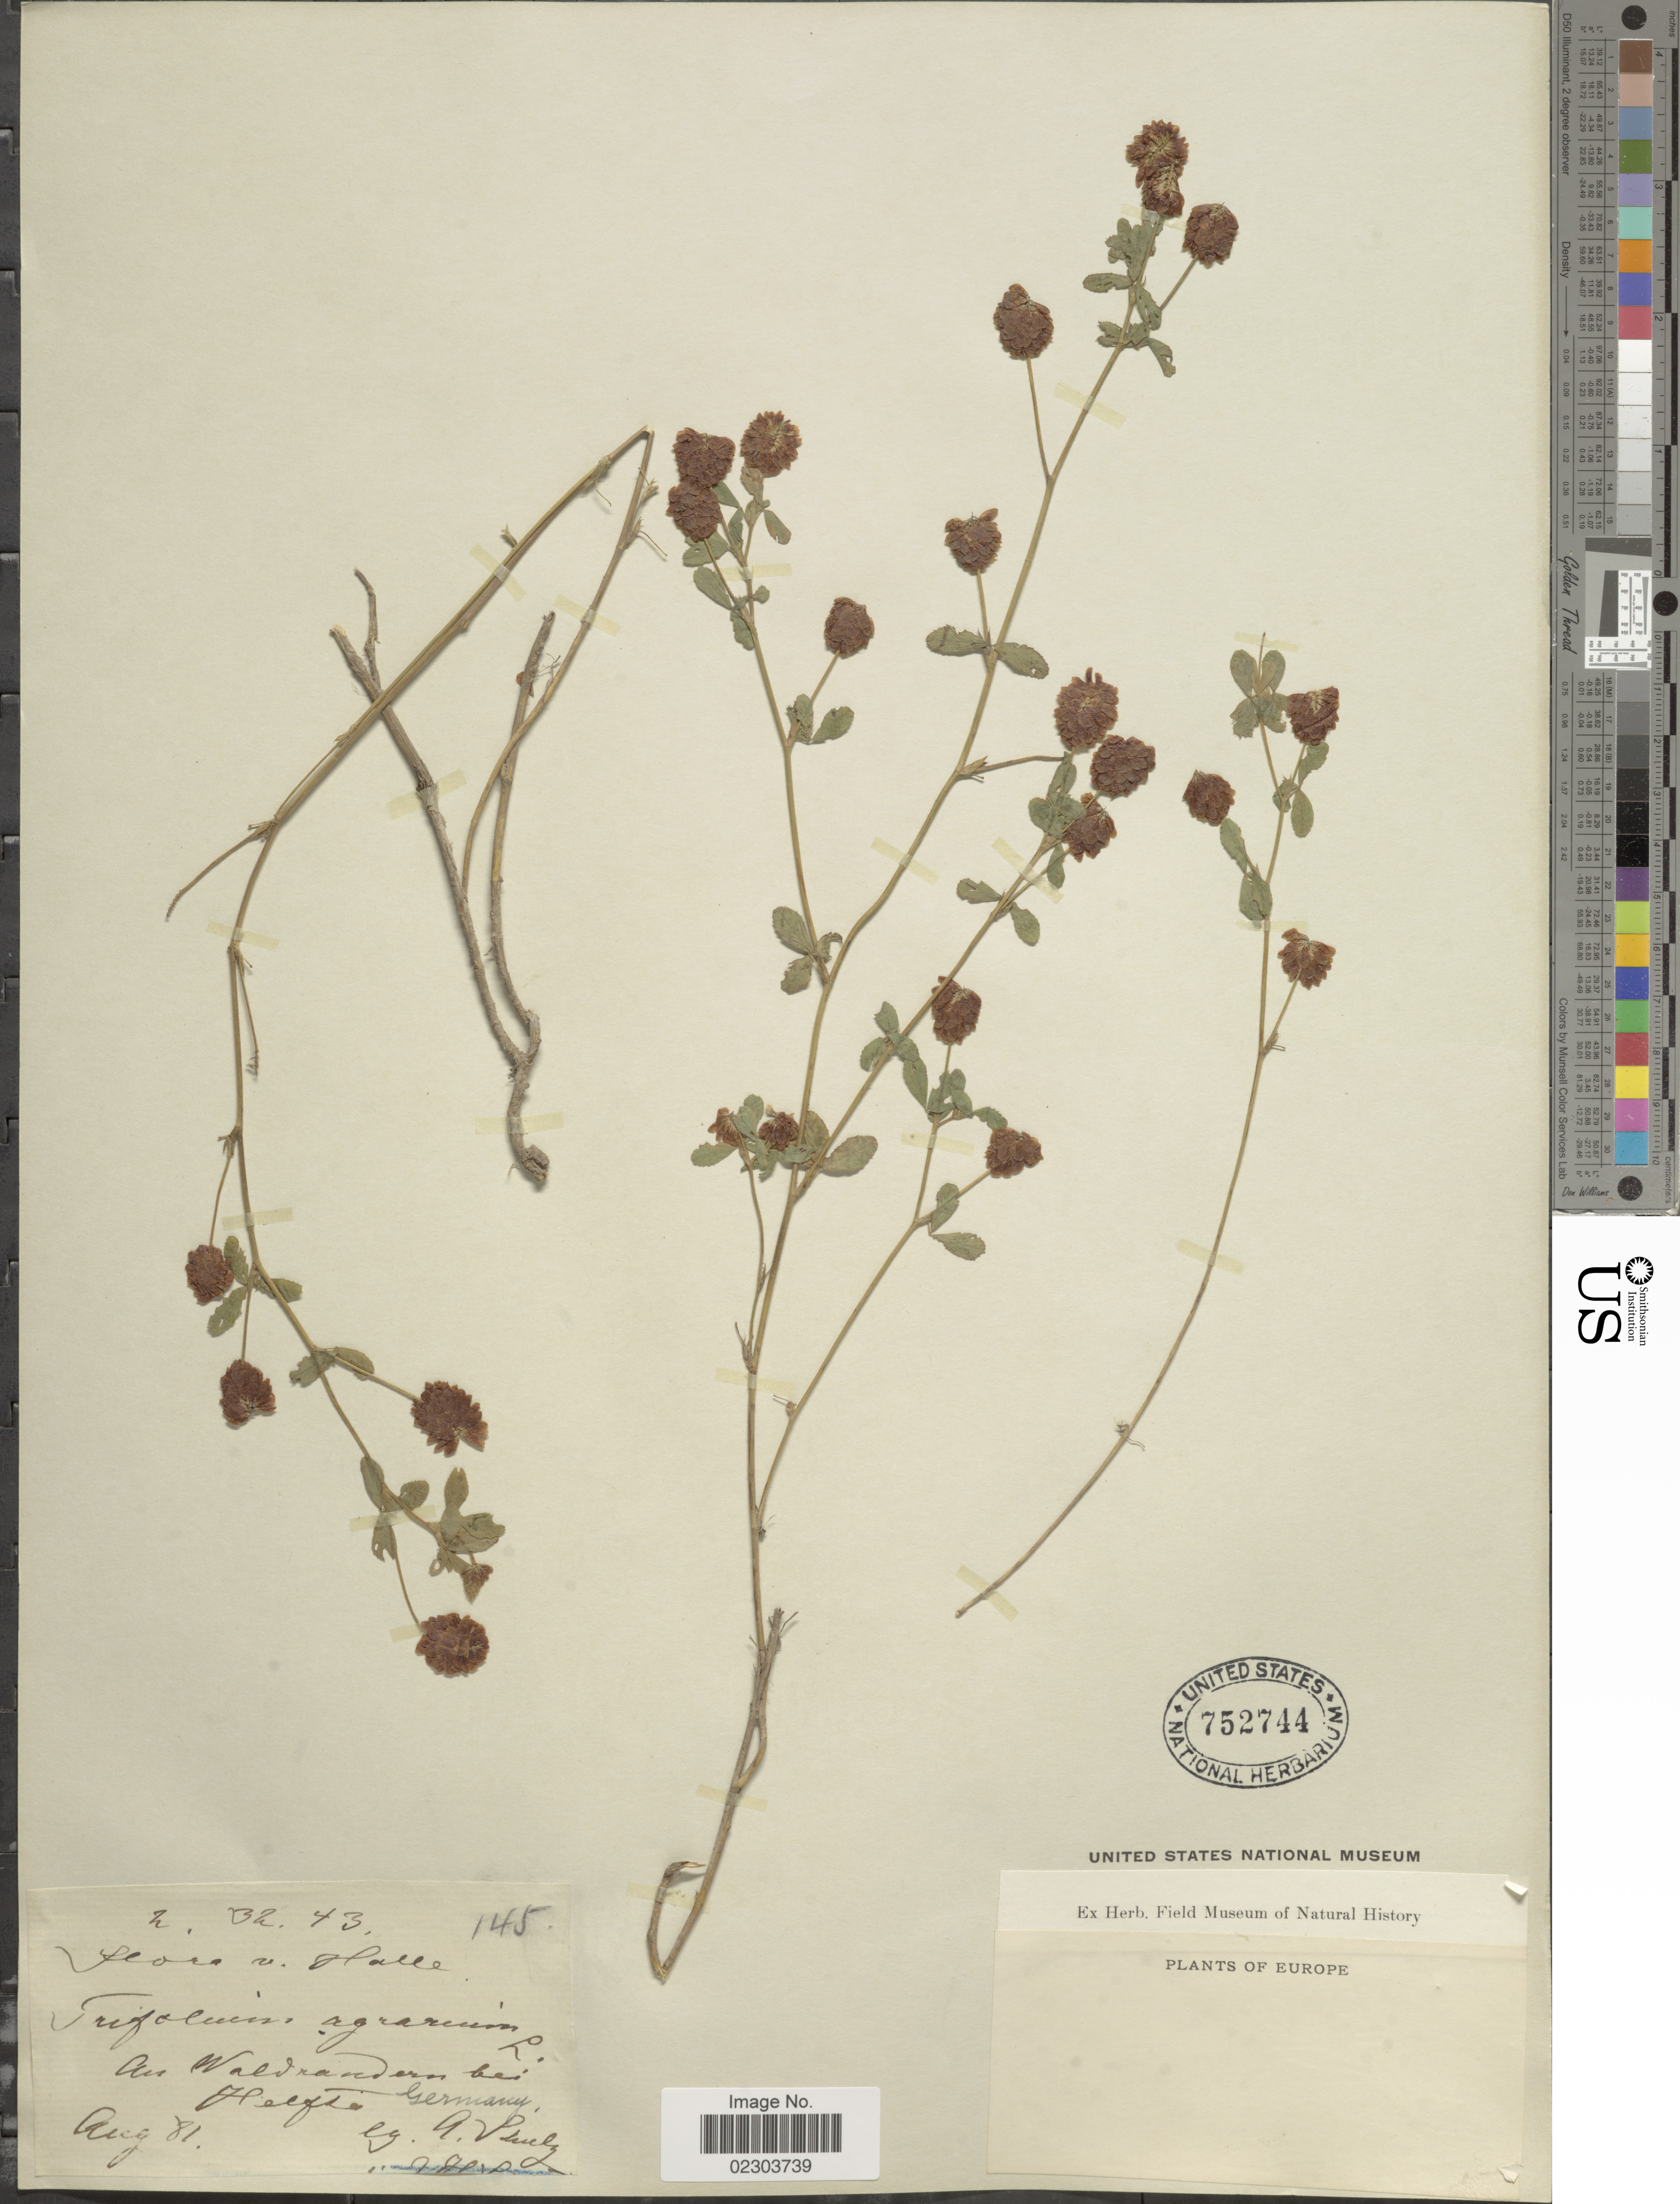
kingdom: Plantae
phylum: Tracheophyta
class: Magnoliopsida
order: Fabales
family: Fabaceae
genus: Trifolium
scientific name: Trifolium agrarium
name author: L.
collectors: A. Schulz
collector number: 145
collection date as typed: Transcribed d/m/y: /8/81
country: Germany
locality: An Waldrandern bei Hecfia, Europe [interpreted]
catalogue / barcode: US 752744